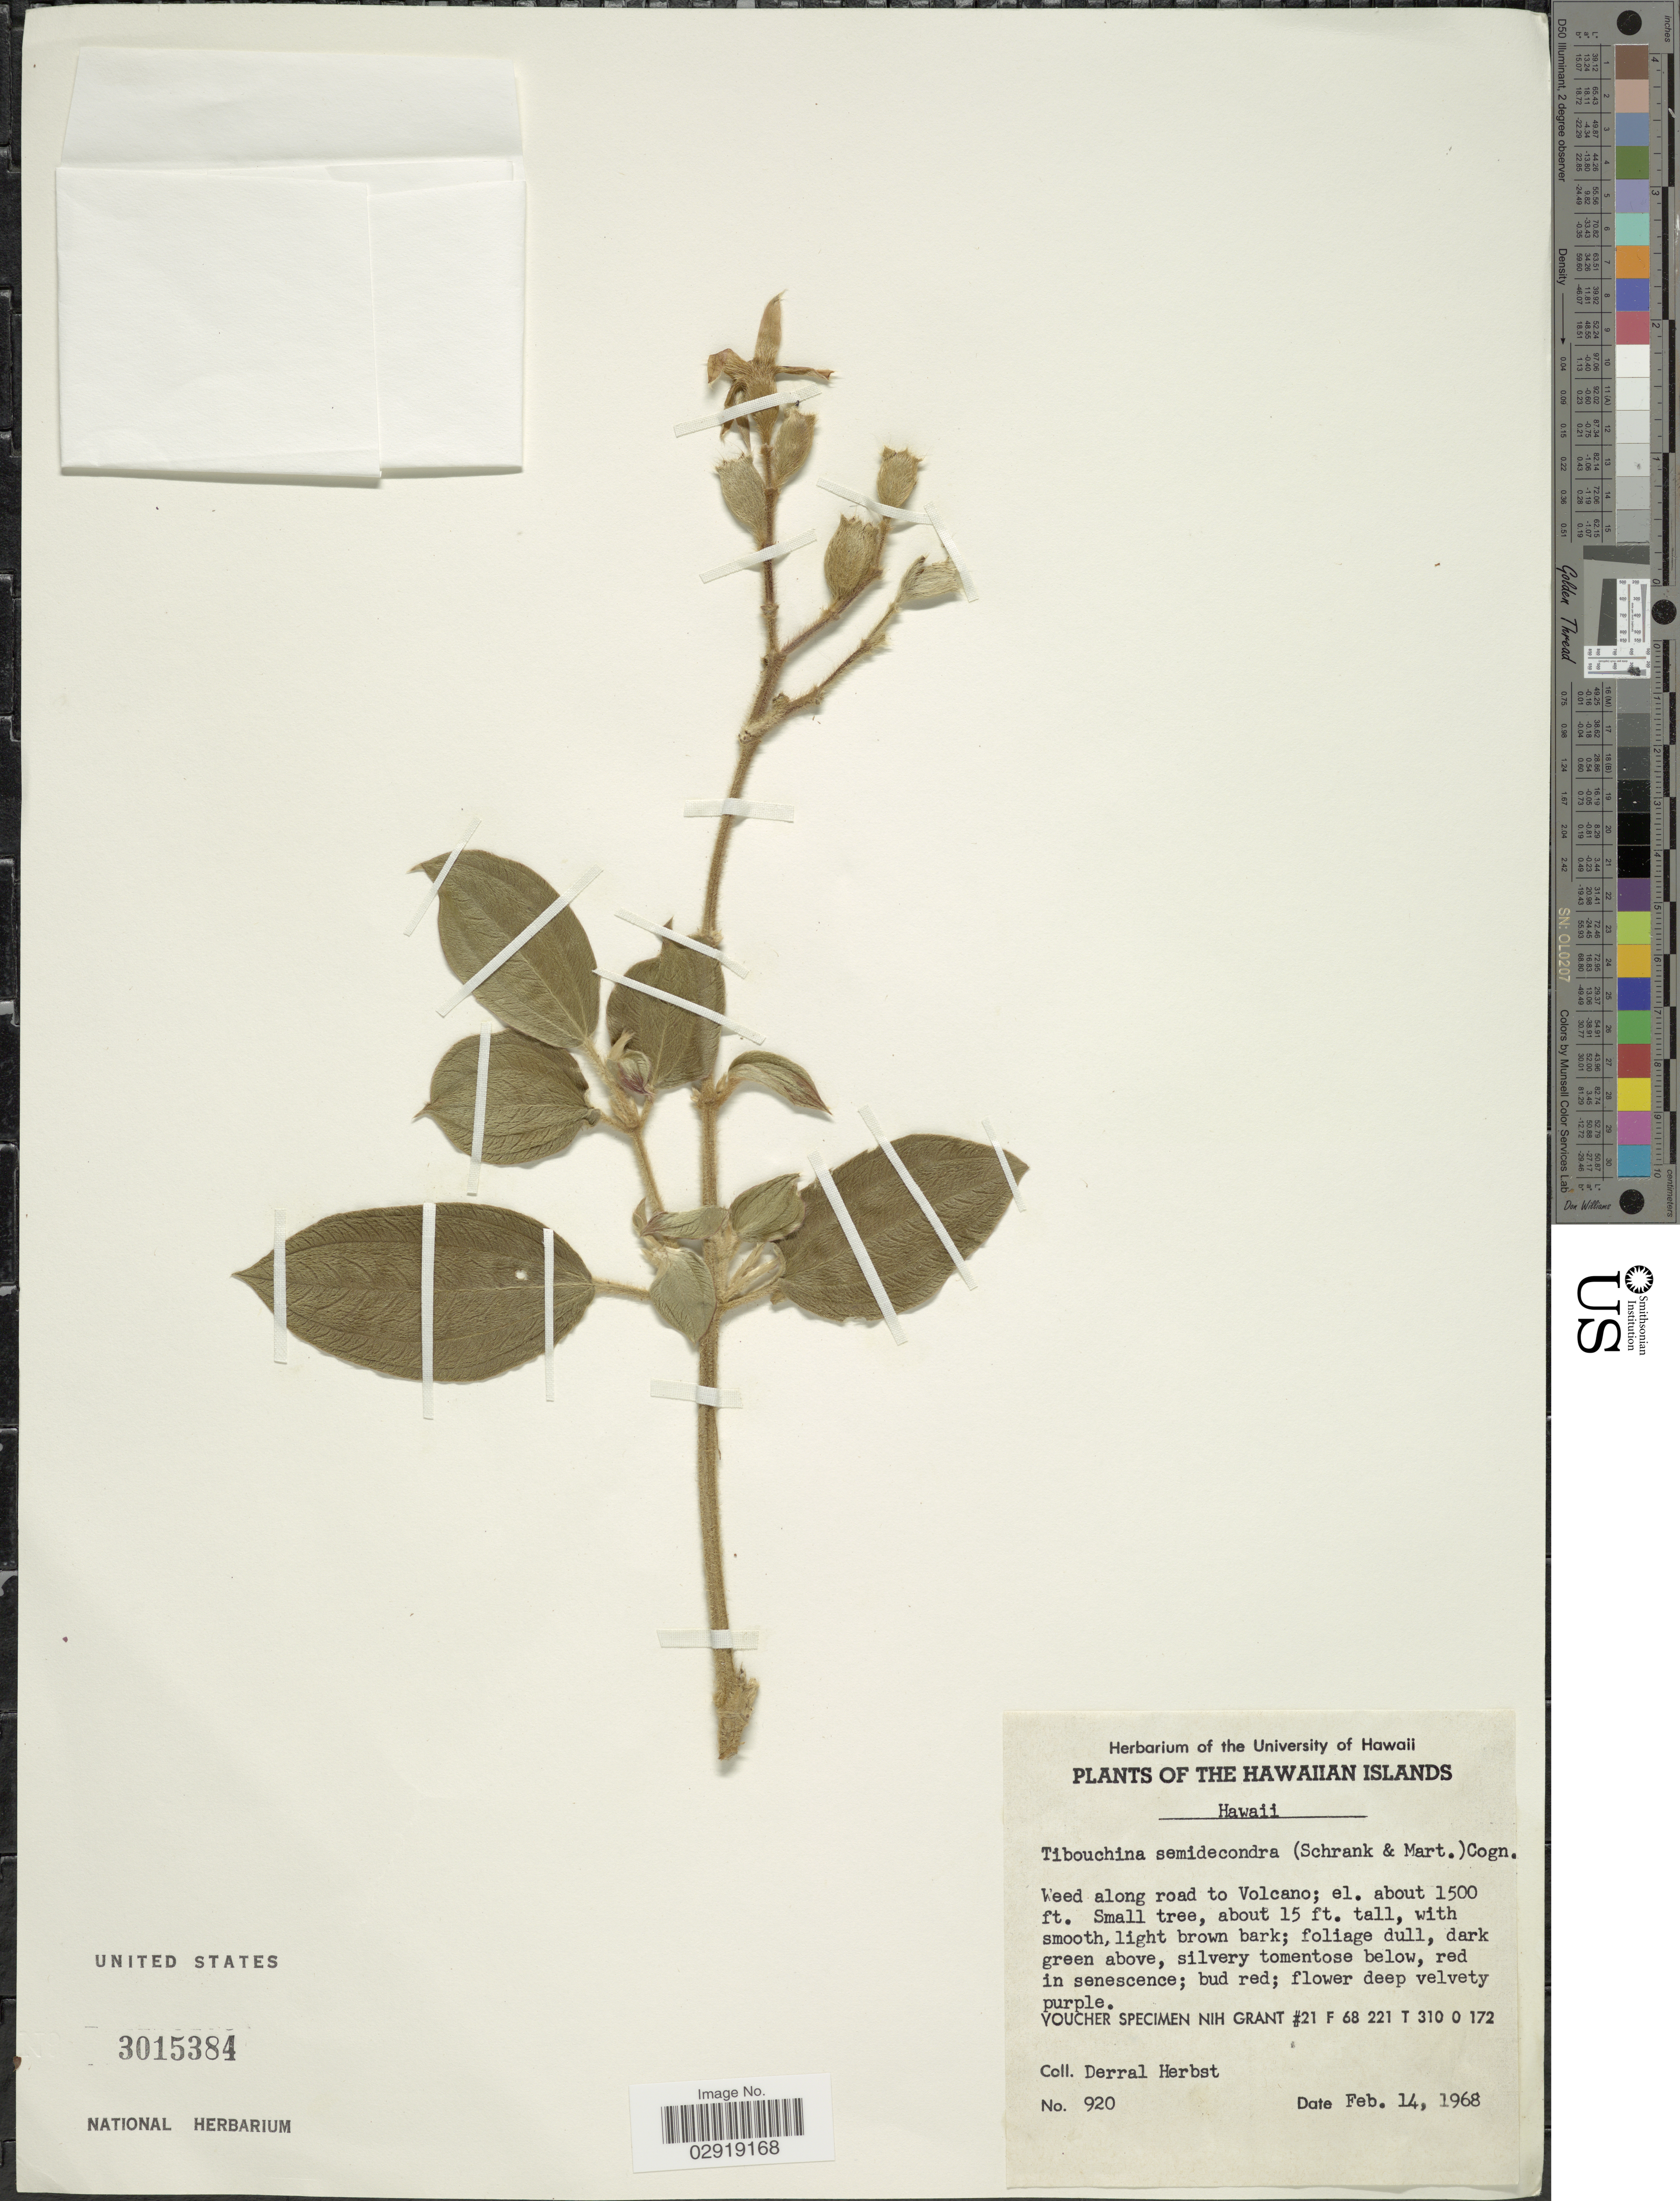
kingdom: Plantae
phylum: Tracheophyta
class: Magnoliopsida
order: Myrtales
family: Melastomataceae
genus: Pleroma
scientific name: Pleroma urvilleanum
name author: (DC.) P.J.F. Guim. & Michelang.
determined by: Wagner, W. L., (BOT), Smithsonian Institution - National Museum of Natural History (UNITED STATES)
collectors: D. R. Herbst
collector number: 920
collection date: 1968-02-14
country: United States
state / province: Hawaii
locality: The Hawaiian Islands. Weed along road to Volcano.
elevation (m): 457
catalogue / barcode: US 3015384